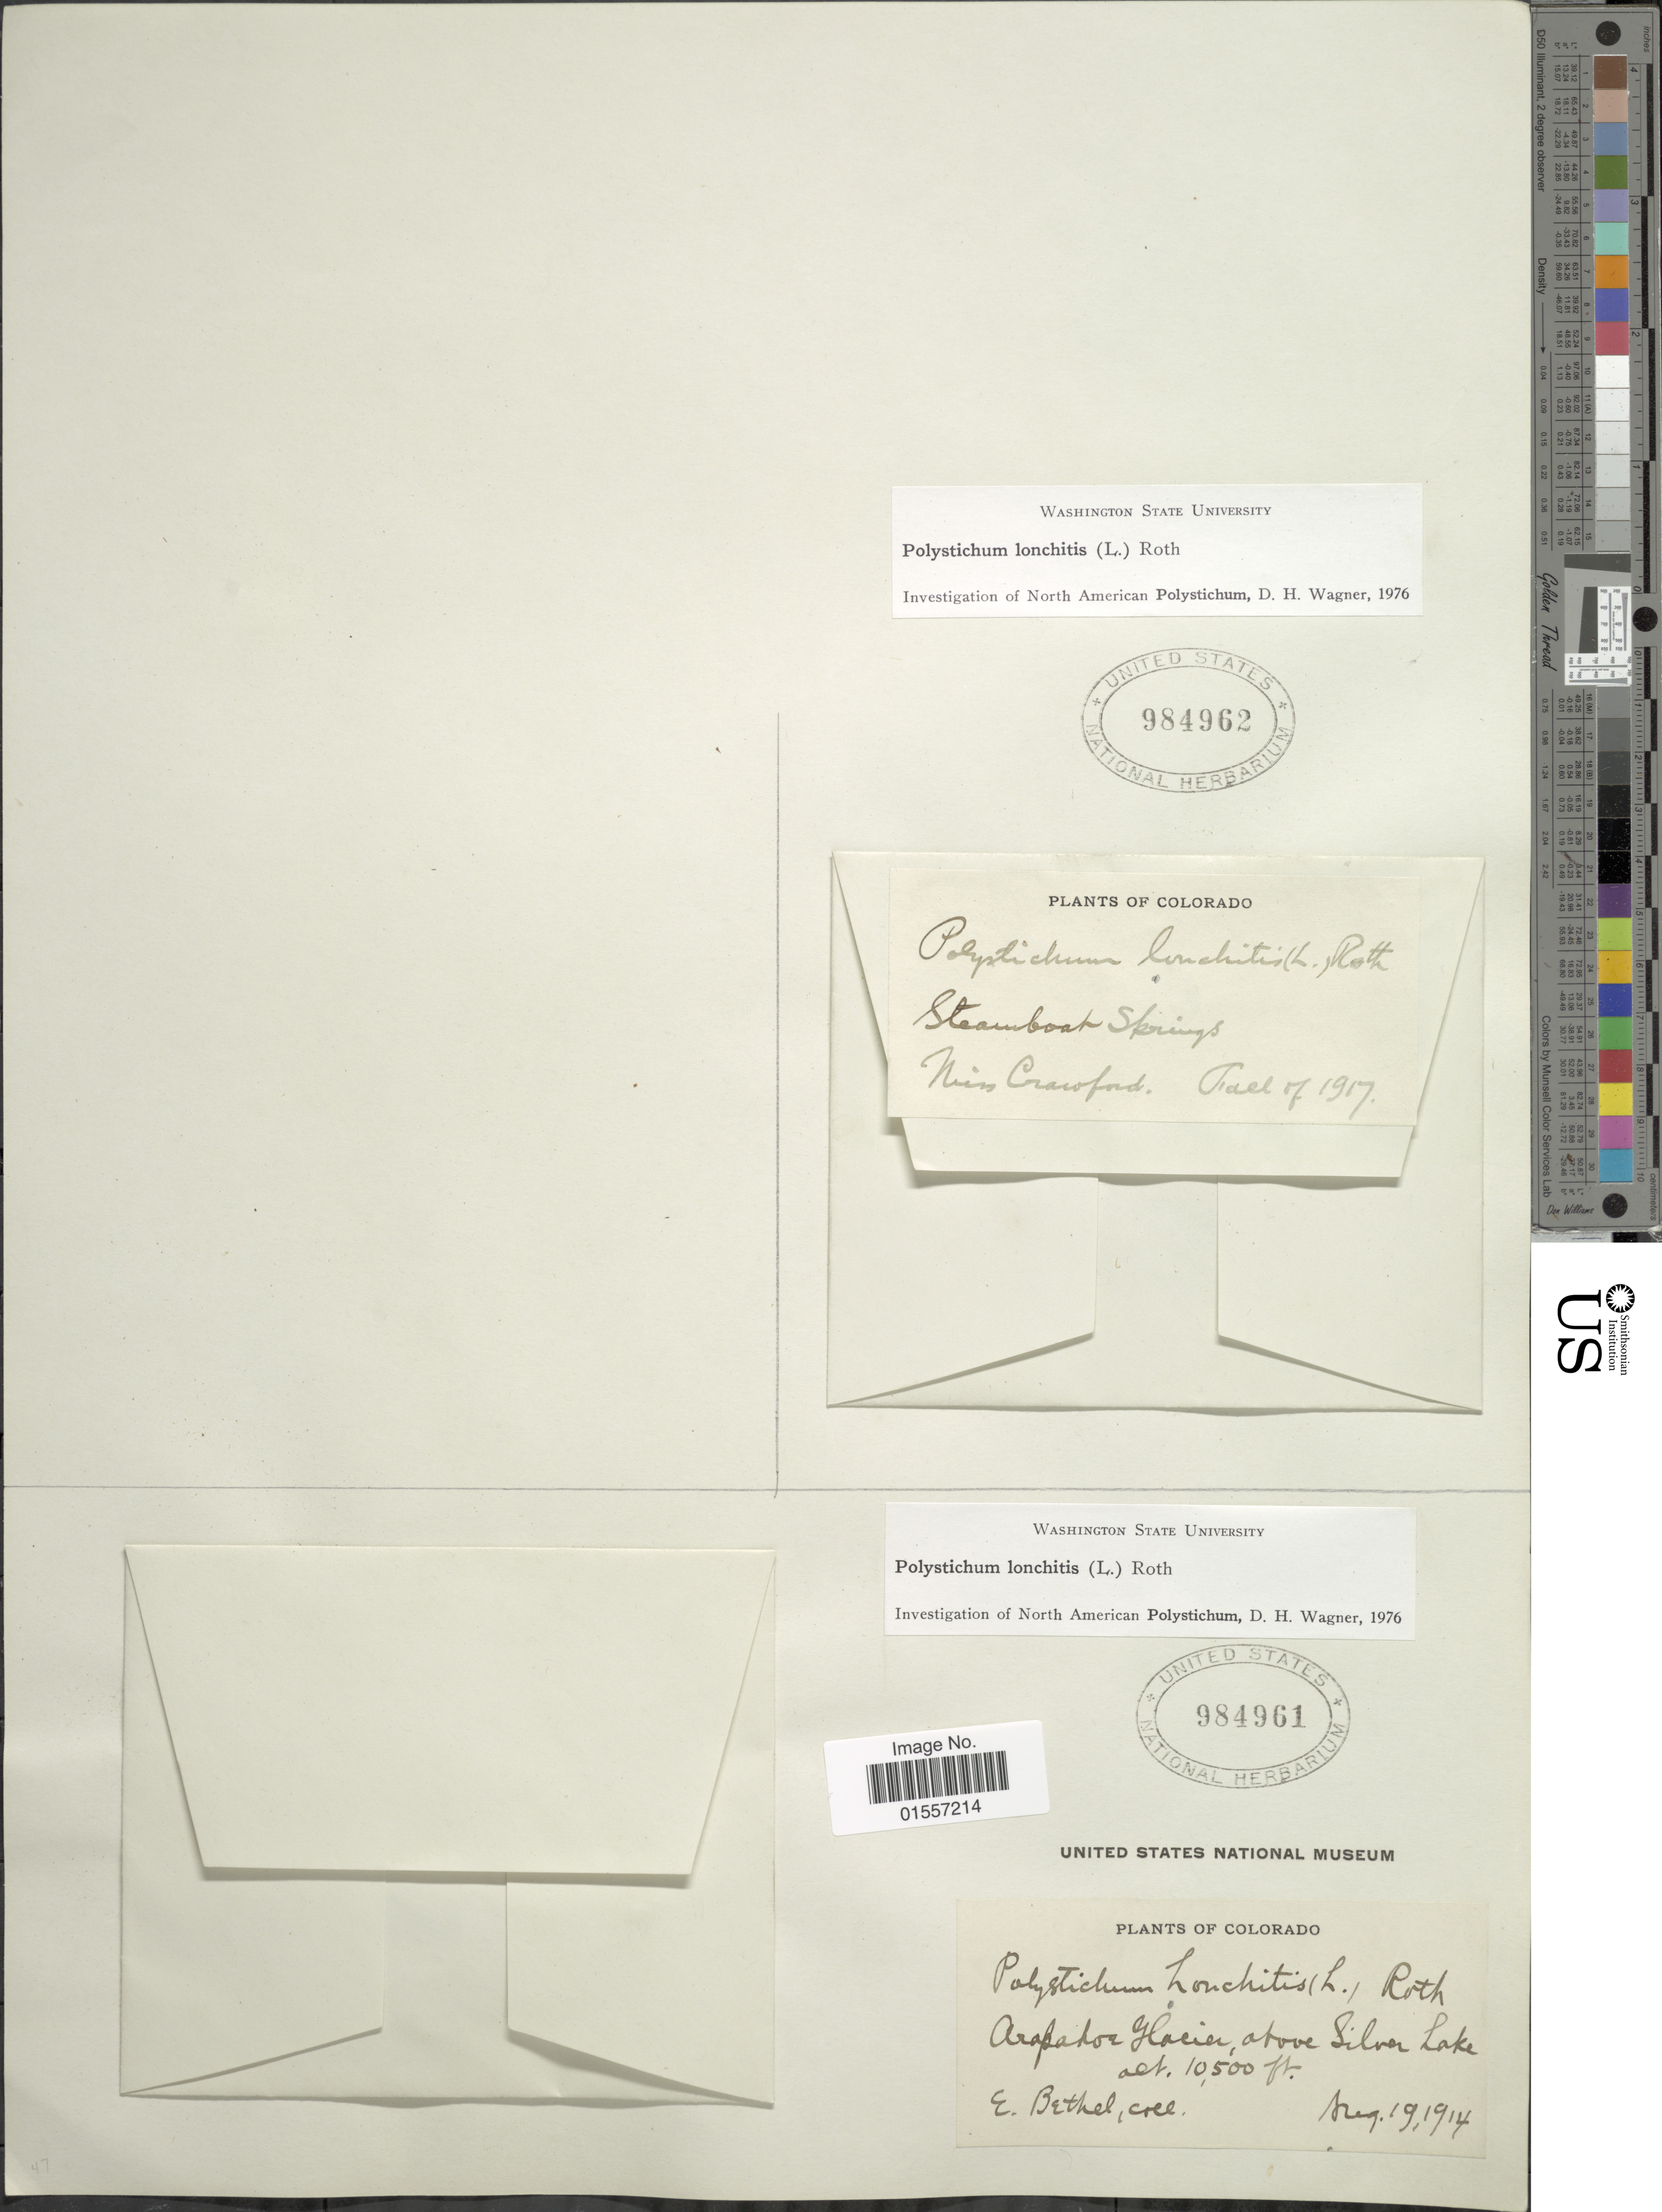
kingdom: Plantae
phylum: Tracheophyta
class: Polypodiopsida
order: Polypodiales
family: Dryopteridaceae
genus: Polystichum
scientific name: Polystichum lonchitis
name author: (Roth) L.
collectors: Crawford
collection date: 1917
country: United States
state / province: Colorado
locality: Steamboat Springs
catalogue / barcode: US 984962-2